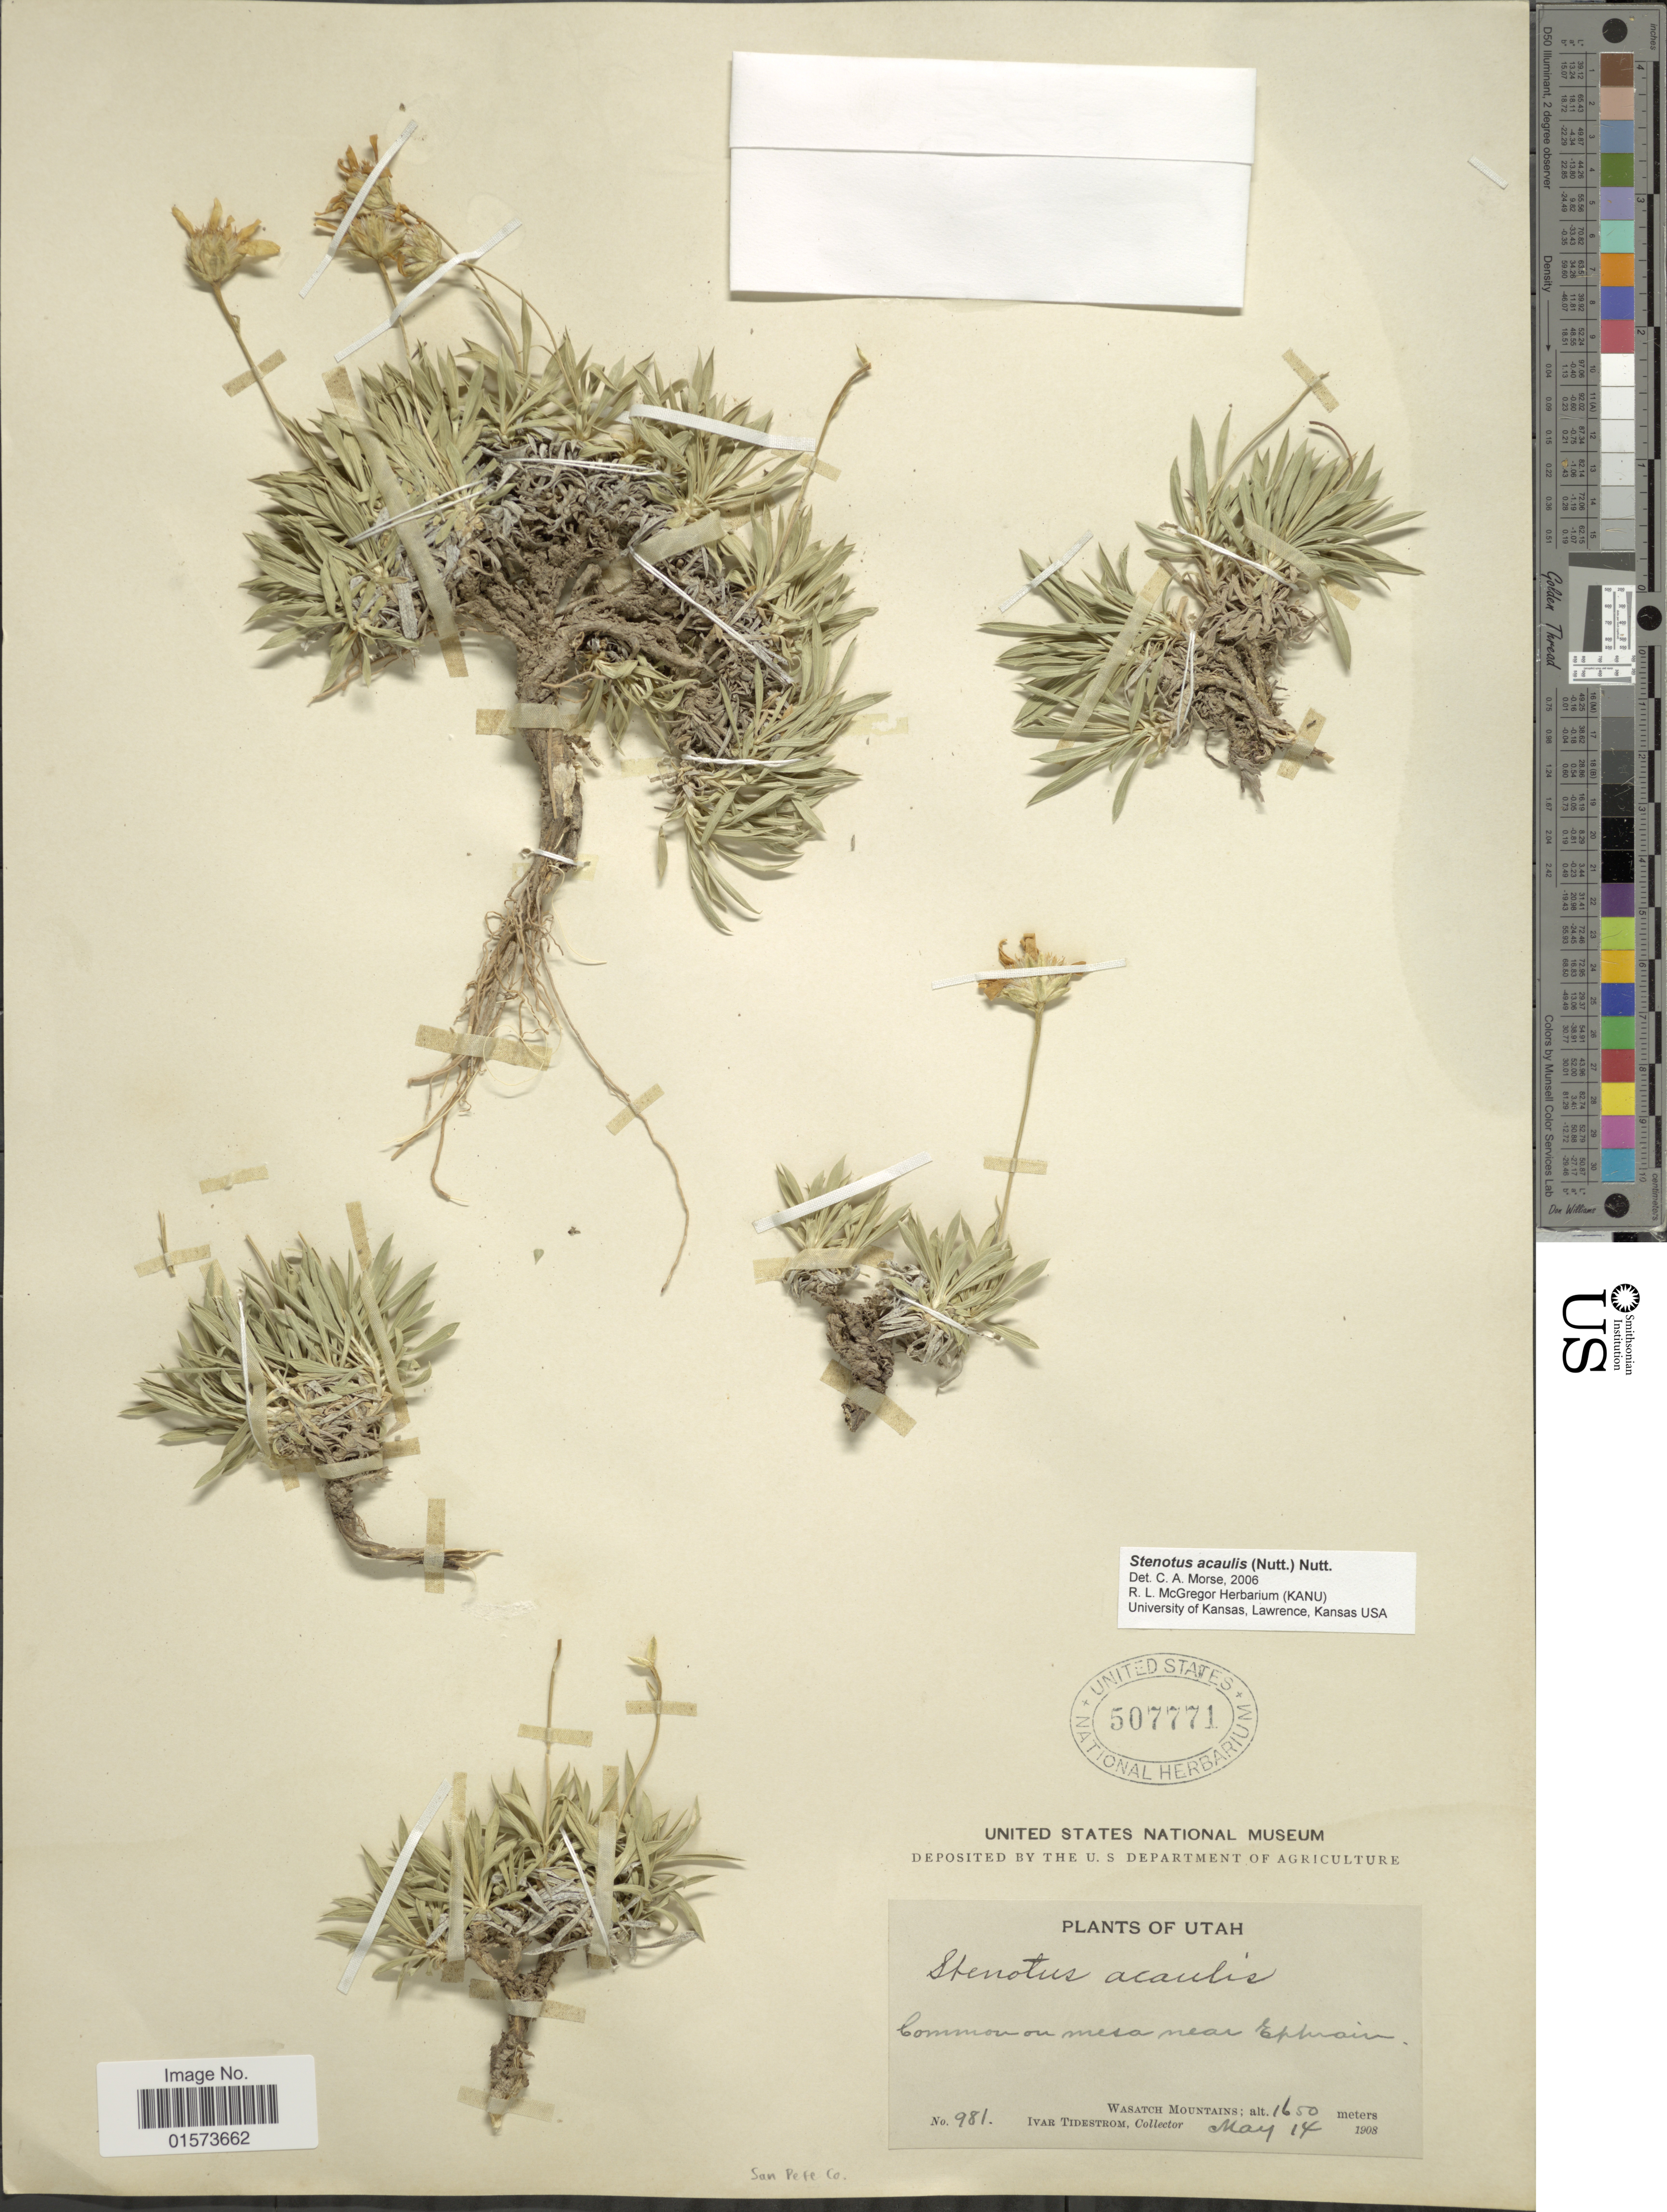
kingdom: Plantae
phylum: Tracheophyta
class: Magnoliopsida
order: Asterales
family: Asteraceae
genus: Stenotus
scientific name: Stenotus acaulis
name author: (Nutt.) Nutt.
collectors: I. F. Tidestrom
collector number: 981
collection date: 1908-05-14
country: United States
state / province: Utah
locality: Common on mesa near Ephraim, Wasatch Mountains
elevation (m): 1650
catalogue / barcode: US 50771